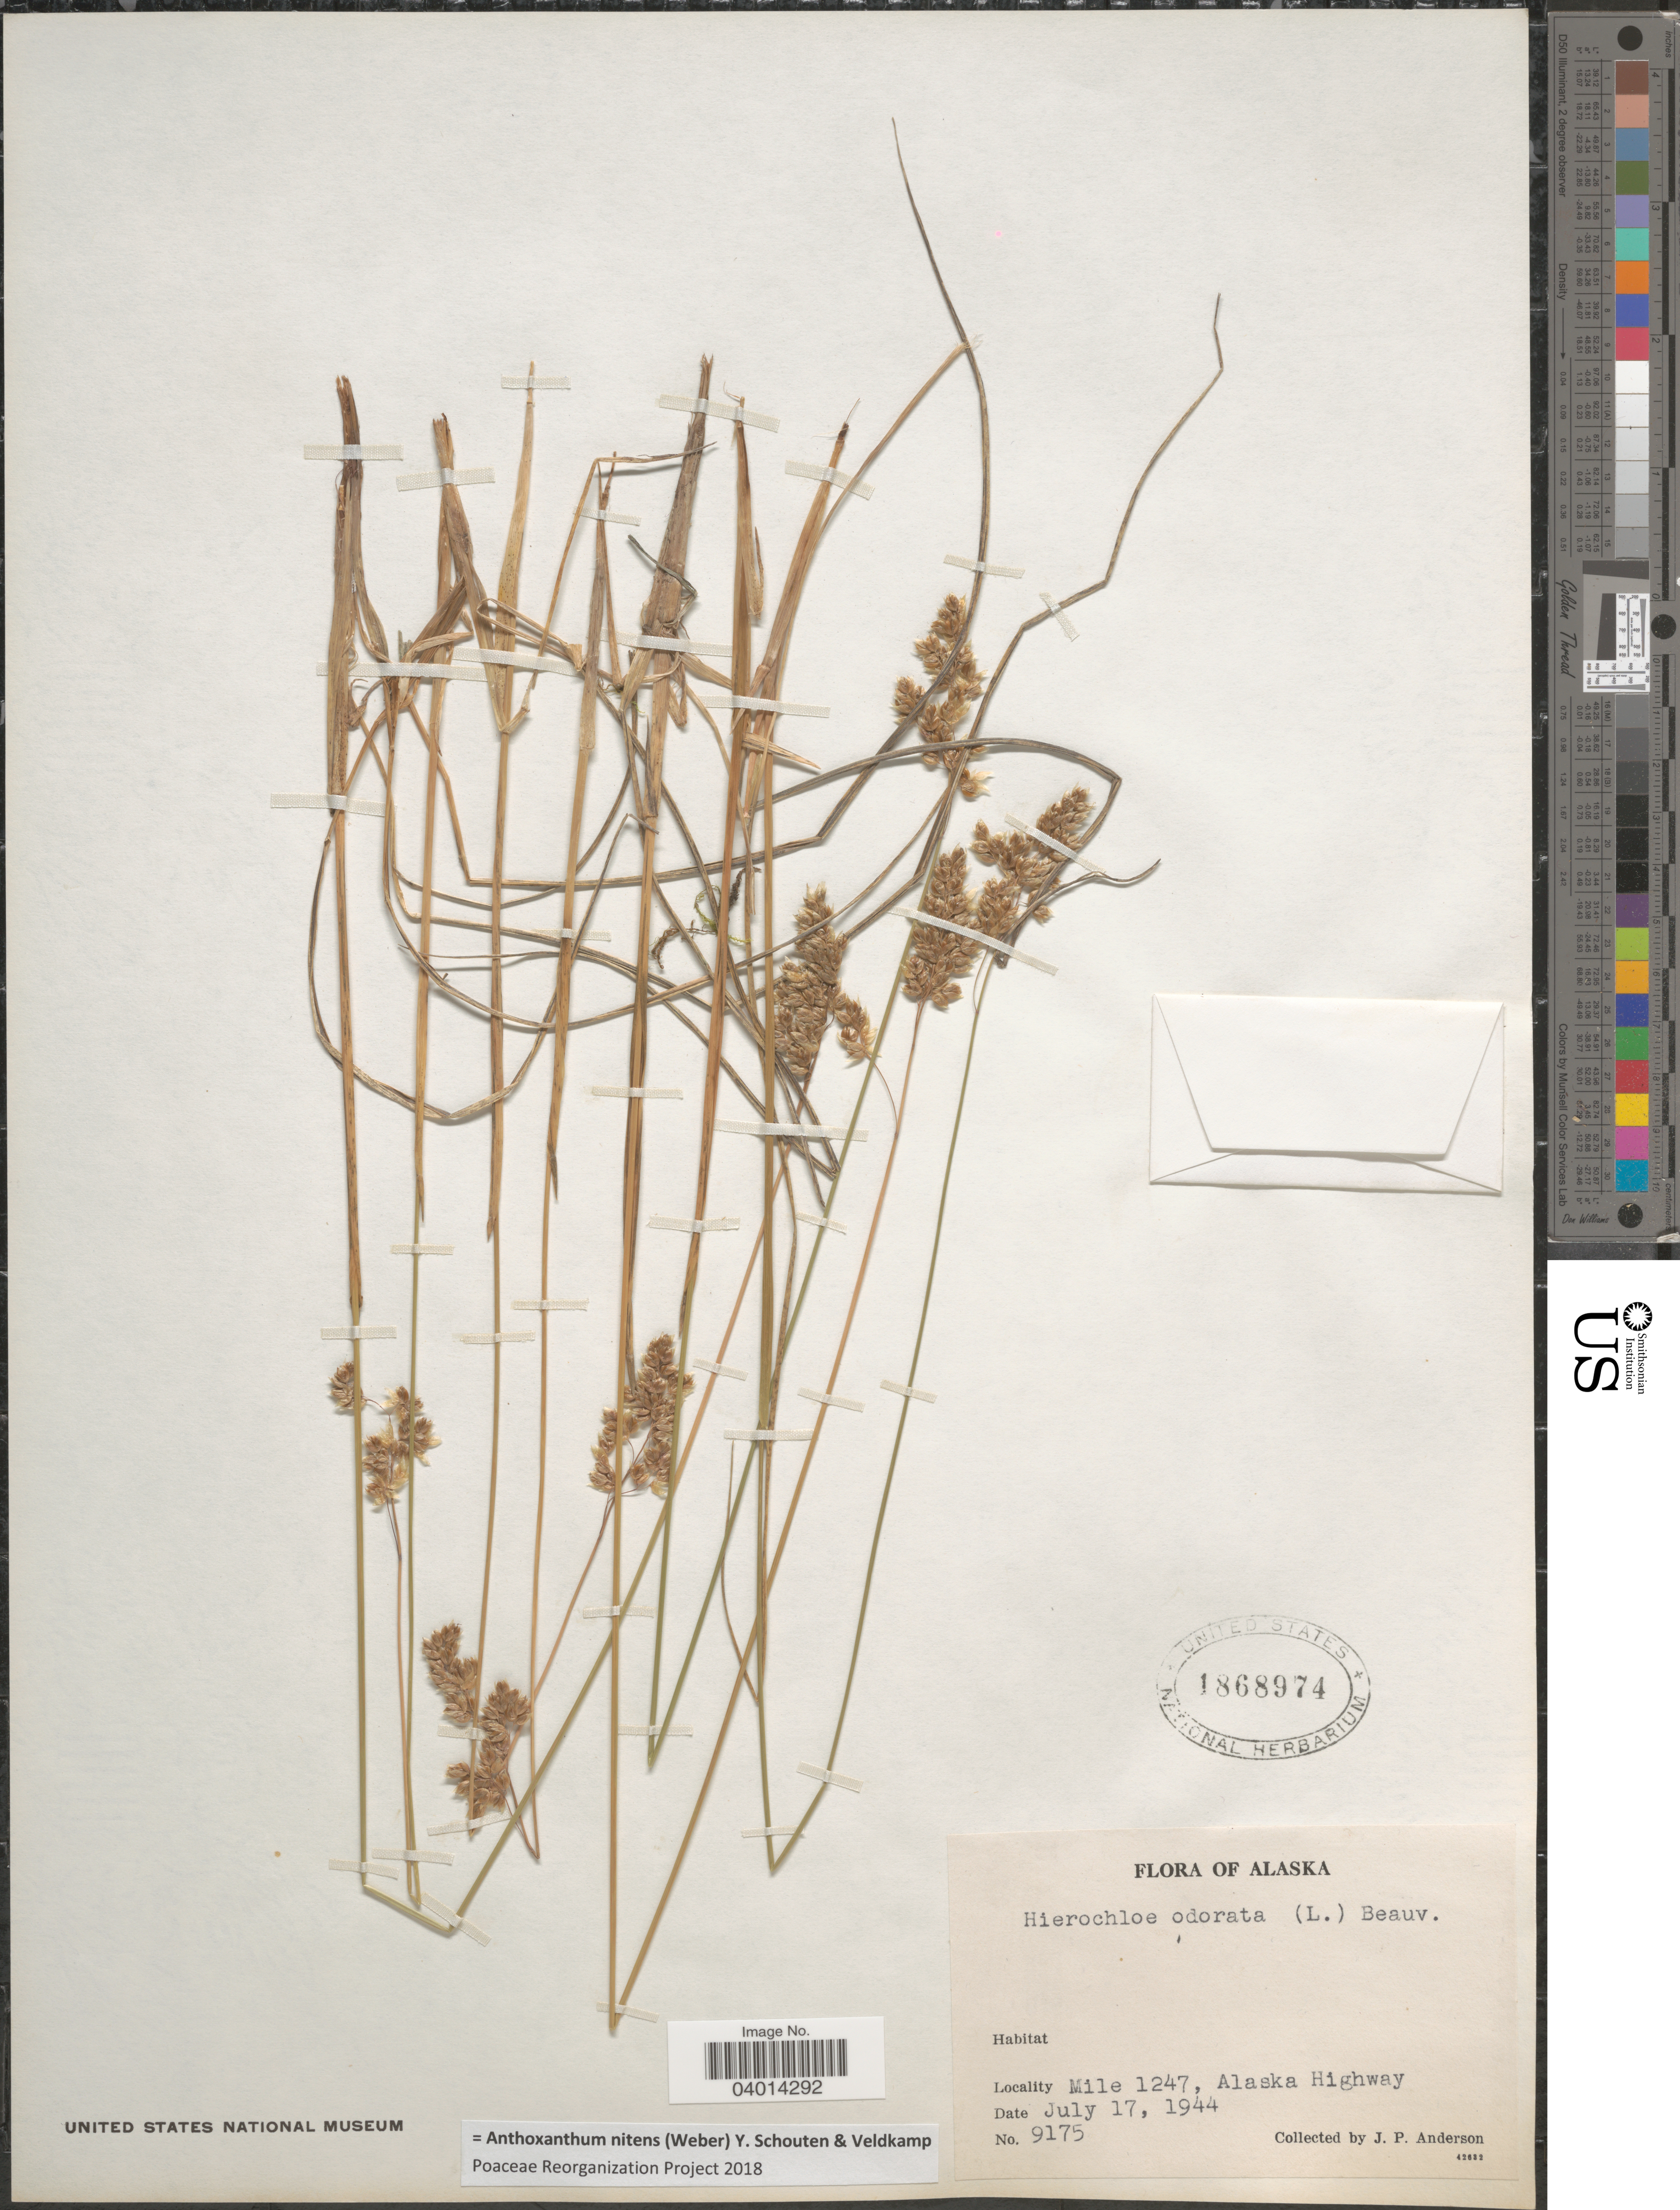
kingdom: Plantae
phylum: Tracheophyta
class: Liliopsida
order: Poales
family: Poaceae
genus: Anthoxanthum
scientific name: Anthoxanthum nitens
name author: (G.H. Weber) R.T.A. Schouten & Veldkamp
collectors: J. P. Anderson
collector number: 9175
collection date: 1944-07-17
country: United States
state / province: Alaska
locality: Mile 1247, Alaska Highway.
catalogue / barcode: US 1868974